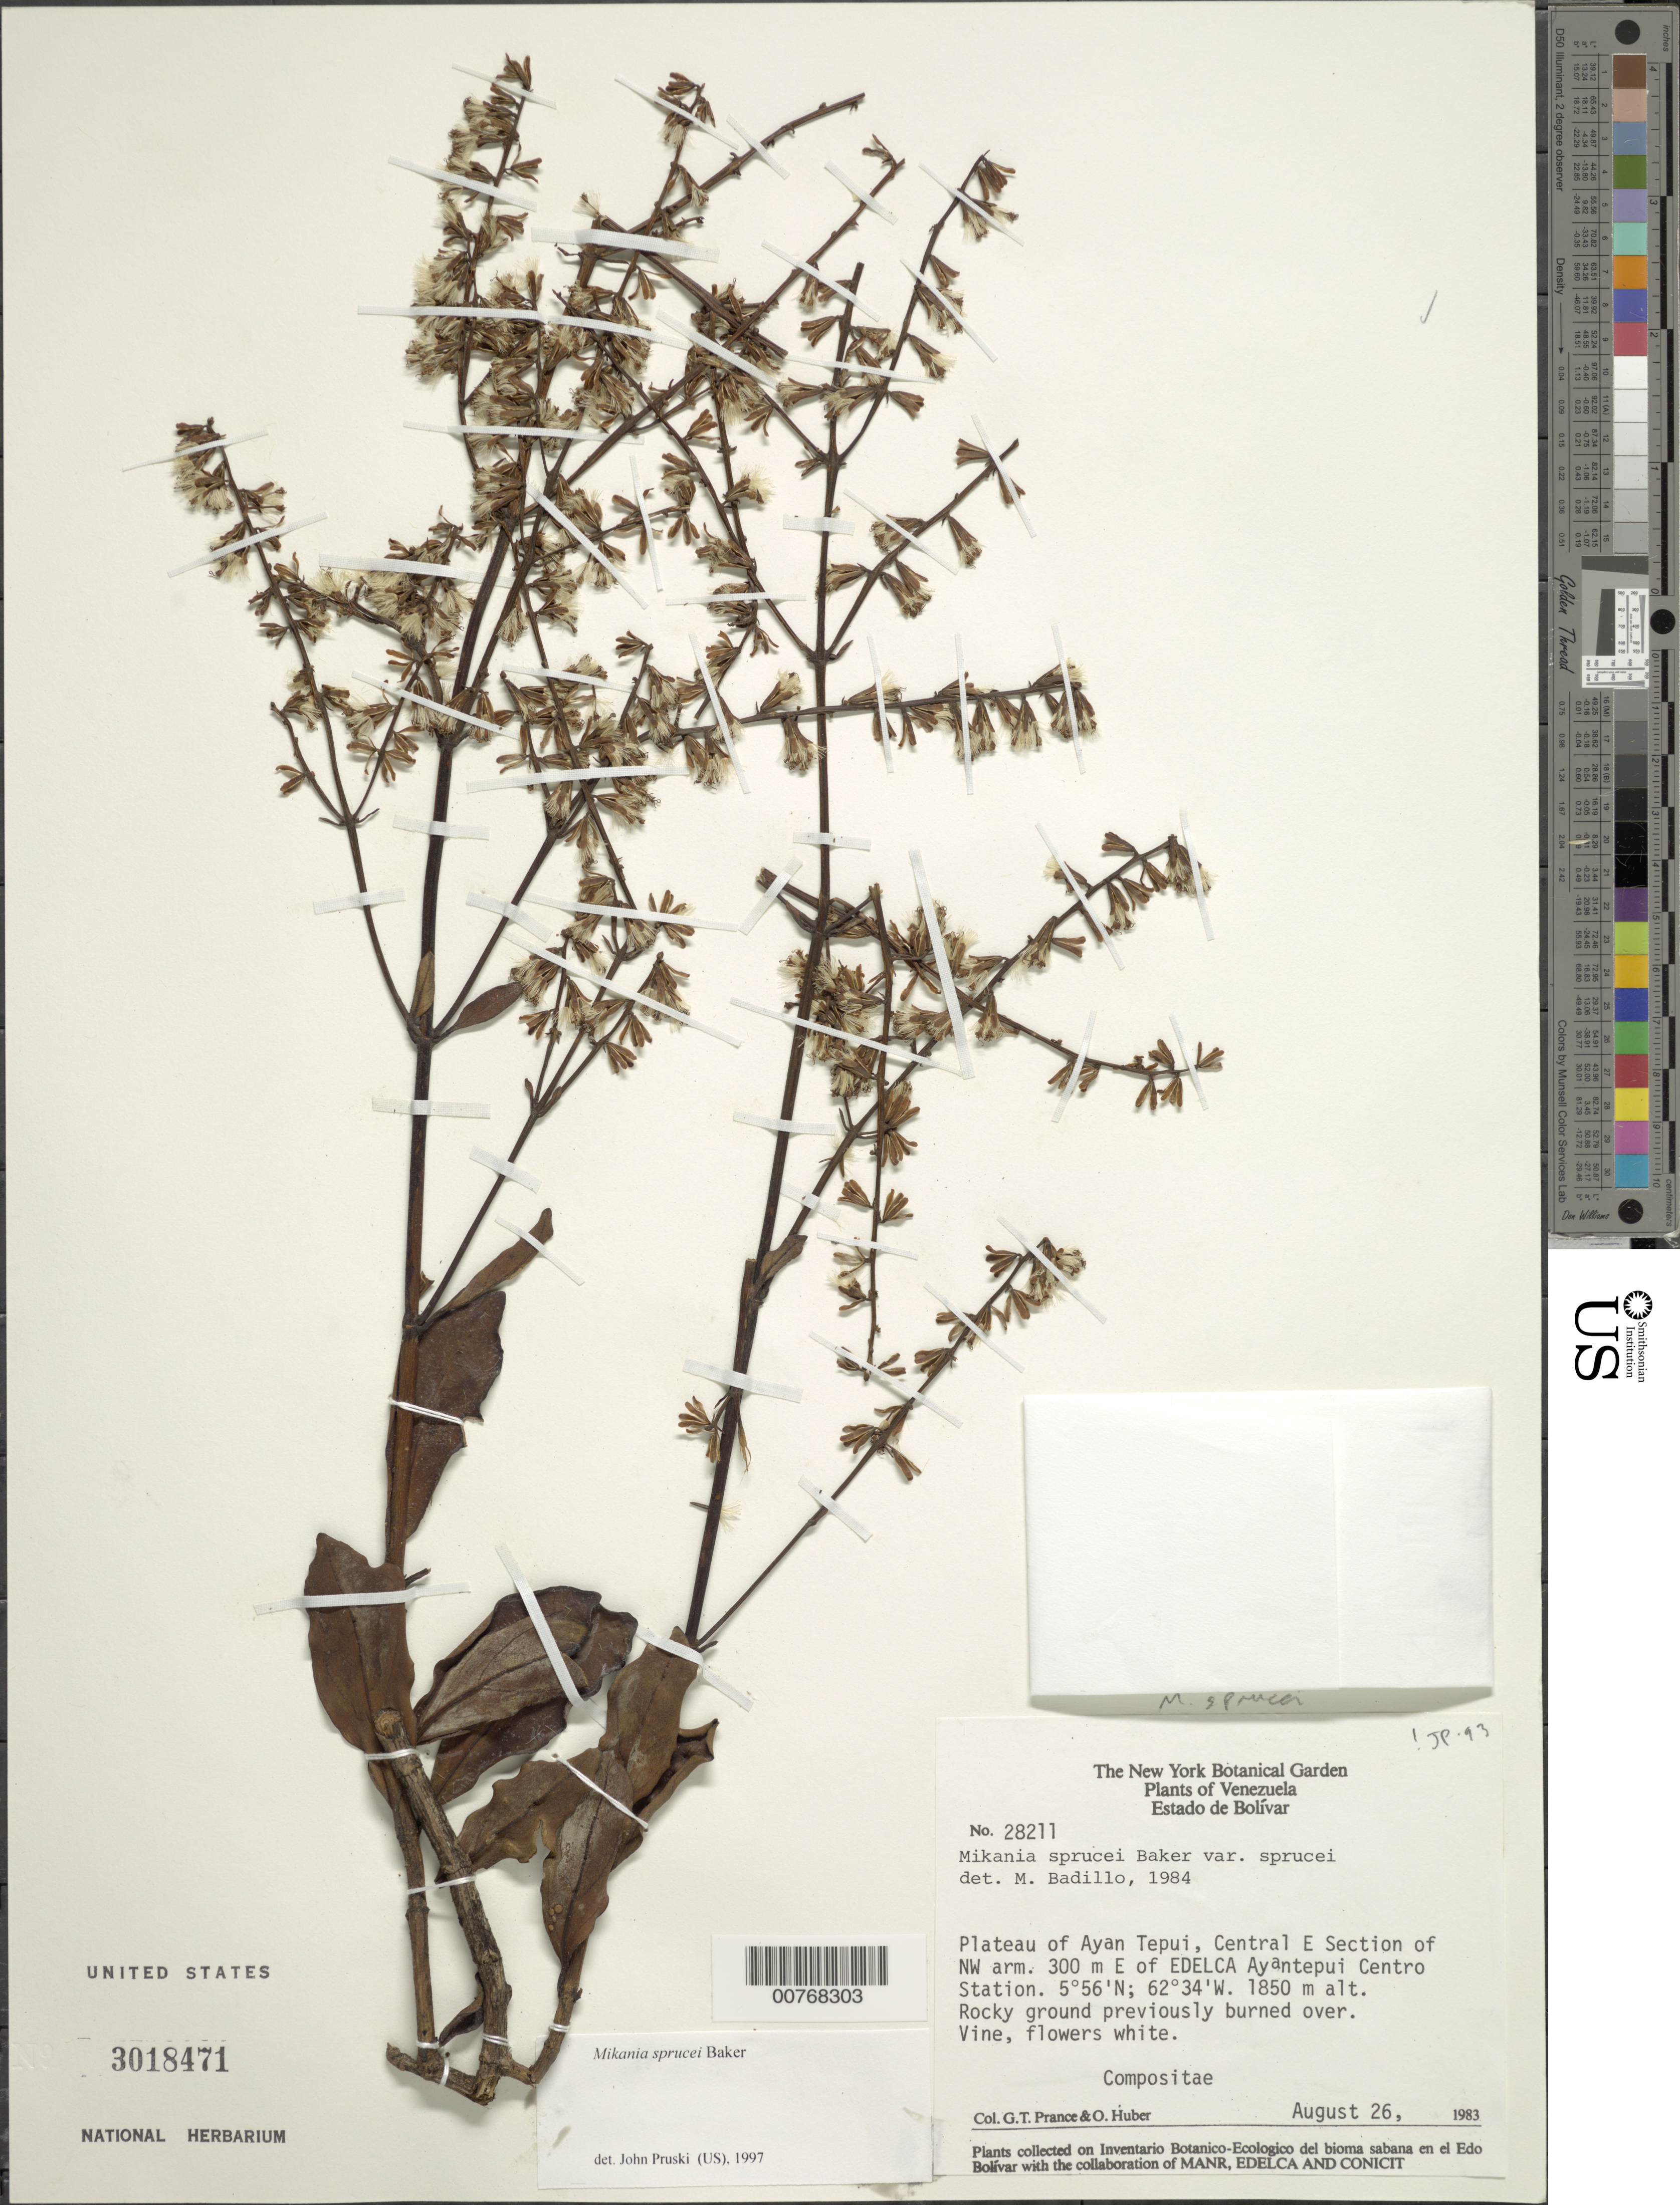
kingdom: Plantae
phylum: Tracheophyta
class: Magnoliopsida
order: Asterales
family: Asteraceae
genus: Mikania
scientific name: Mikania sprucei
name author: Baker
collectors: G. T. Prance & O. Huber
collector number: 28211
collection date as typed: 26-Aug-83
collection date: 1983-08-26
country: Venezuela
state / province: Bolívar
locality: Auyan tepuí plateau, Central E section of NW arm. 300 m E of EDELAC Aantepuí-Centro Station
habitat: Rocky ground previously burned over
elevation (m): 1850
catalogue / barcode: US 3018471